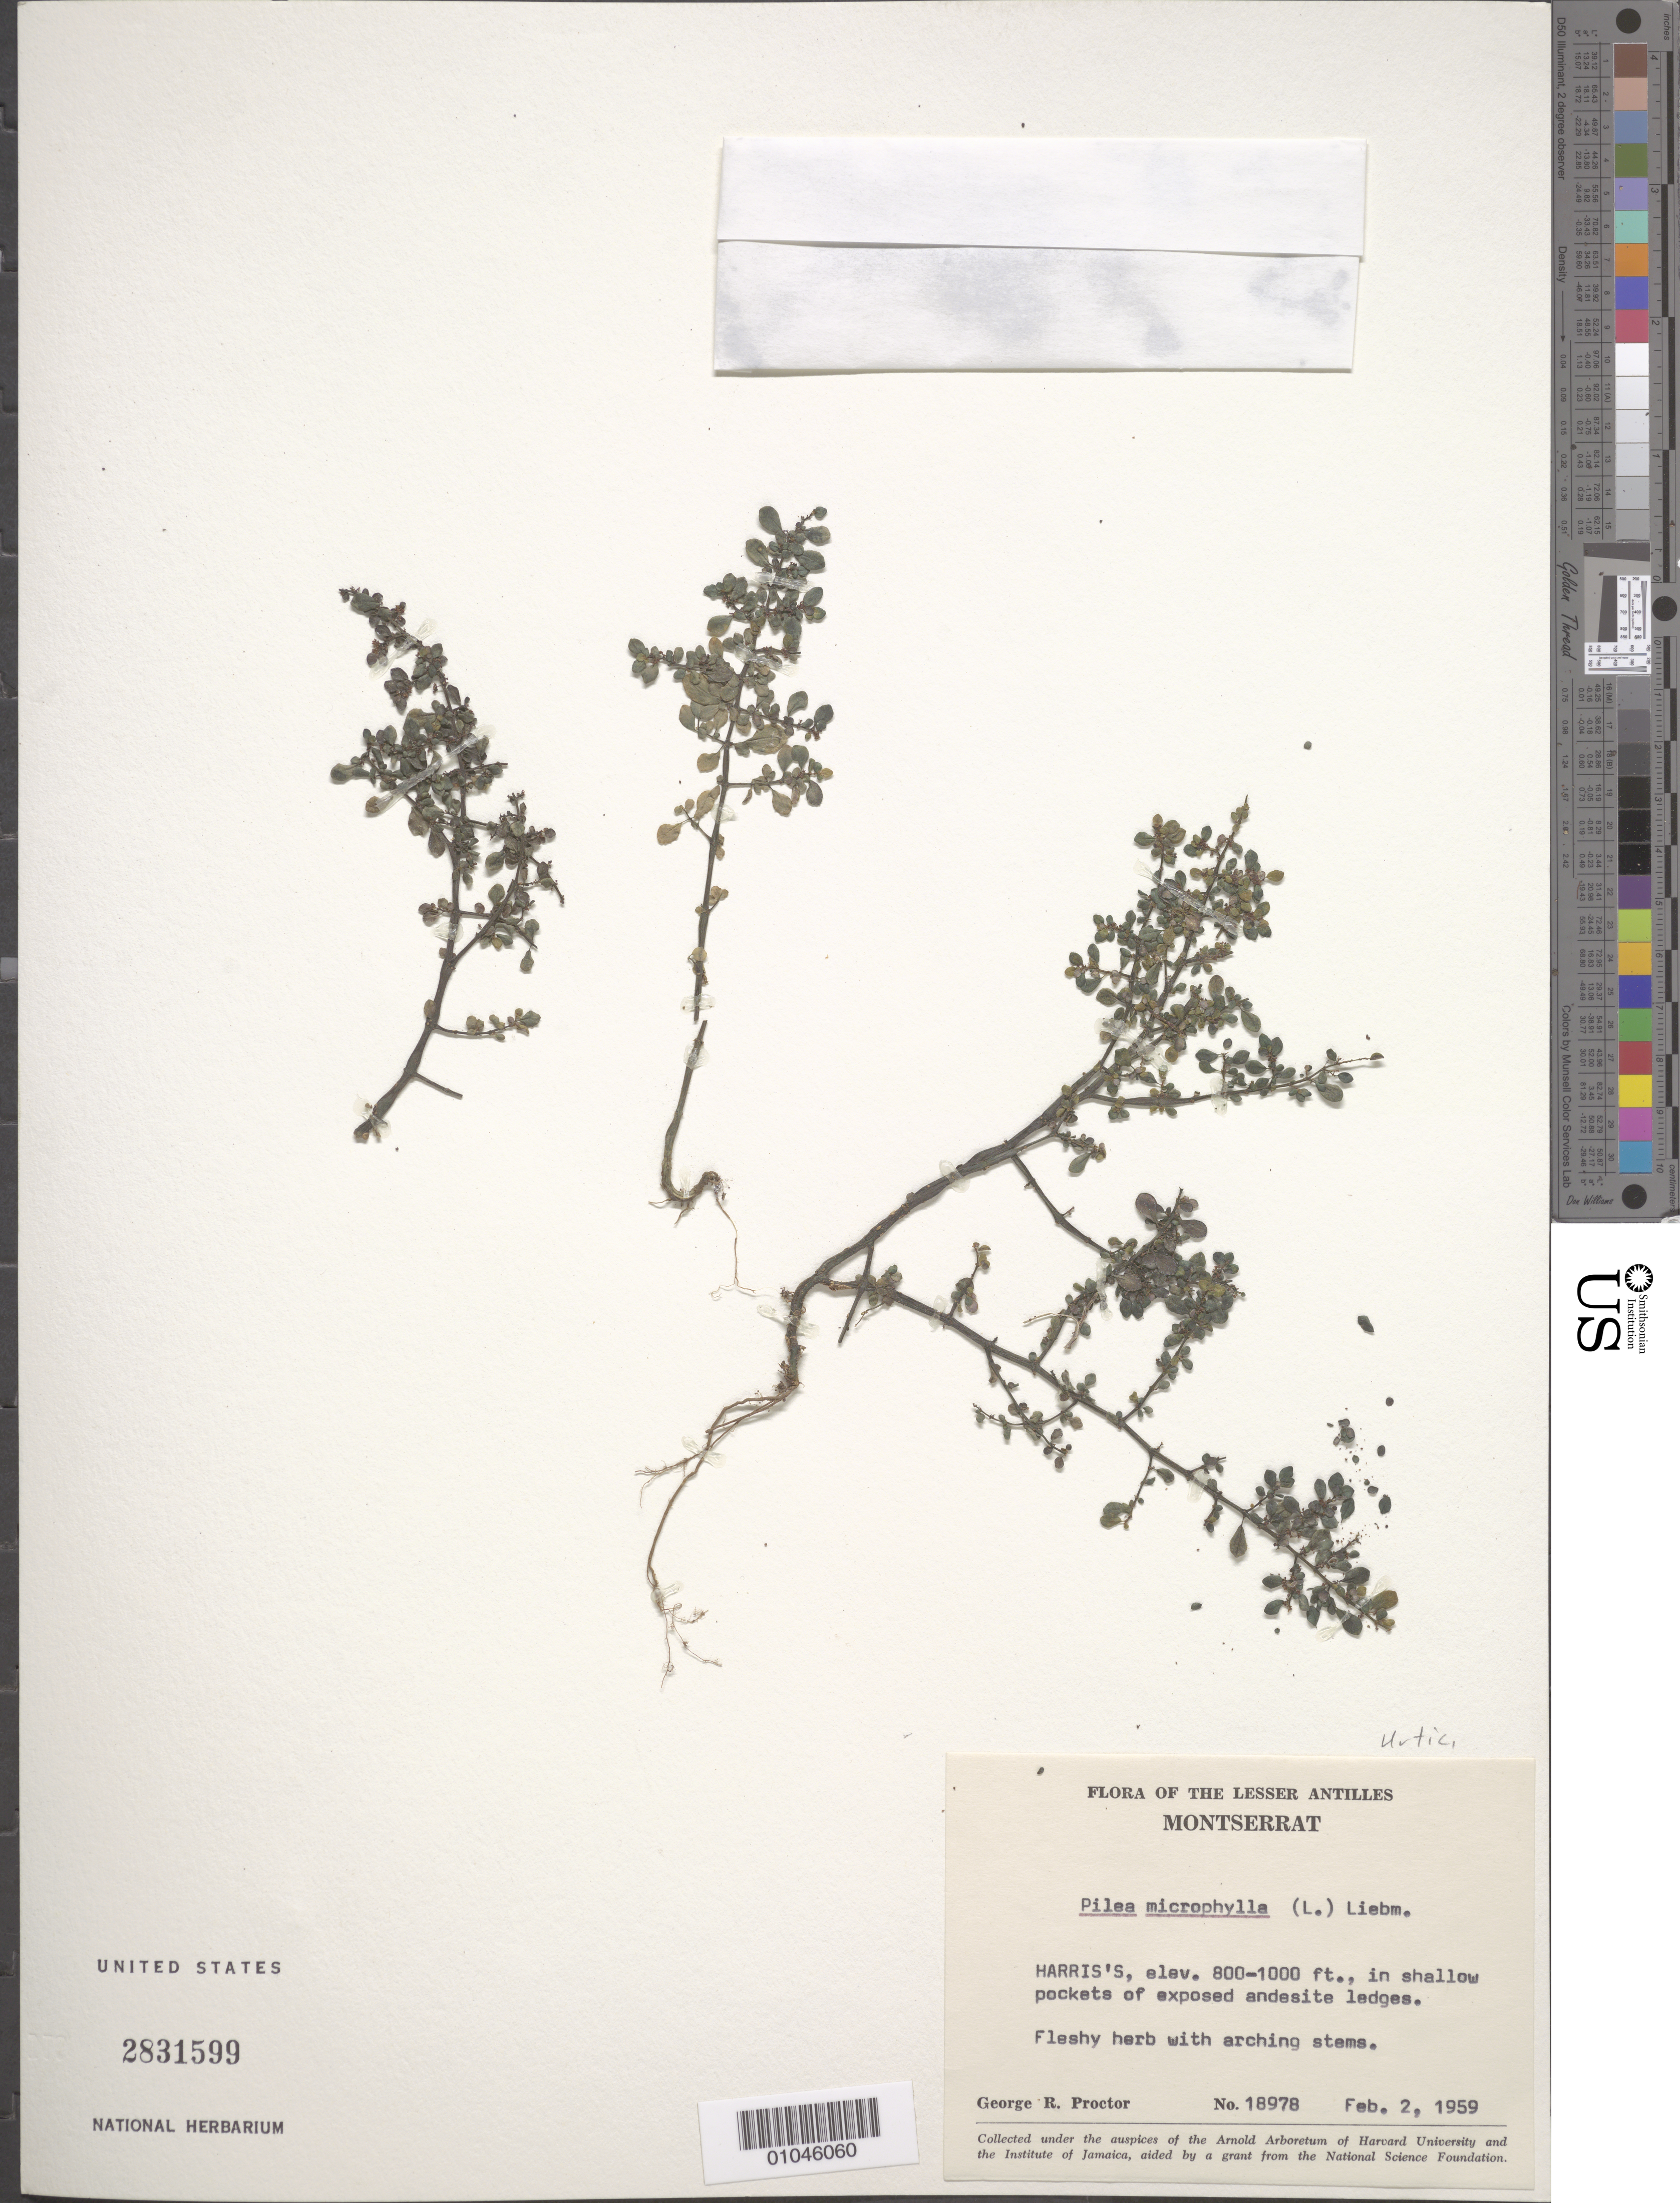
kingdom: Plantae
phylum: Tracheophyta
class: Magnoliopsida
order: Rosales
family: Urticaceae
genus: Pilea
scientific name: Pilea microphylla var. microphylla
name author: (L.) Liebm.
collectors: G. R. Proctor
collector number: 18978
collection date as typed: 02 Feb 1959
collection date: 1959-02-02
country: Montserrat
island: Montserrat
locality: Harris's, in shallow pockets of exposed andesite ledges.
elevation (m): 244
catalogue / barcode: US 2831599